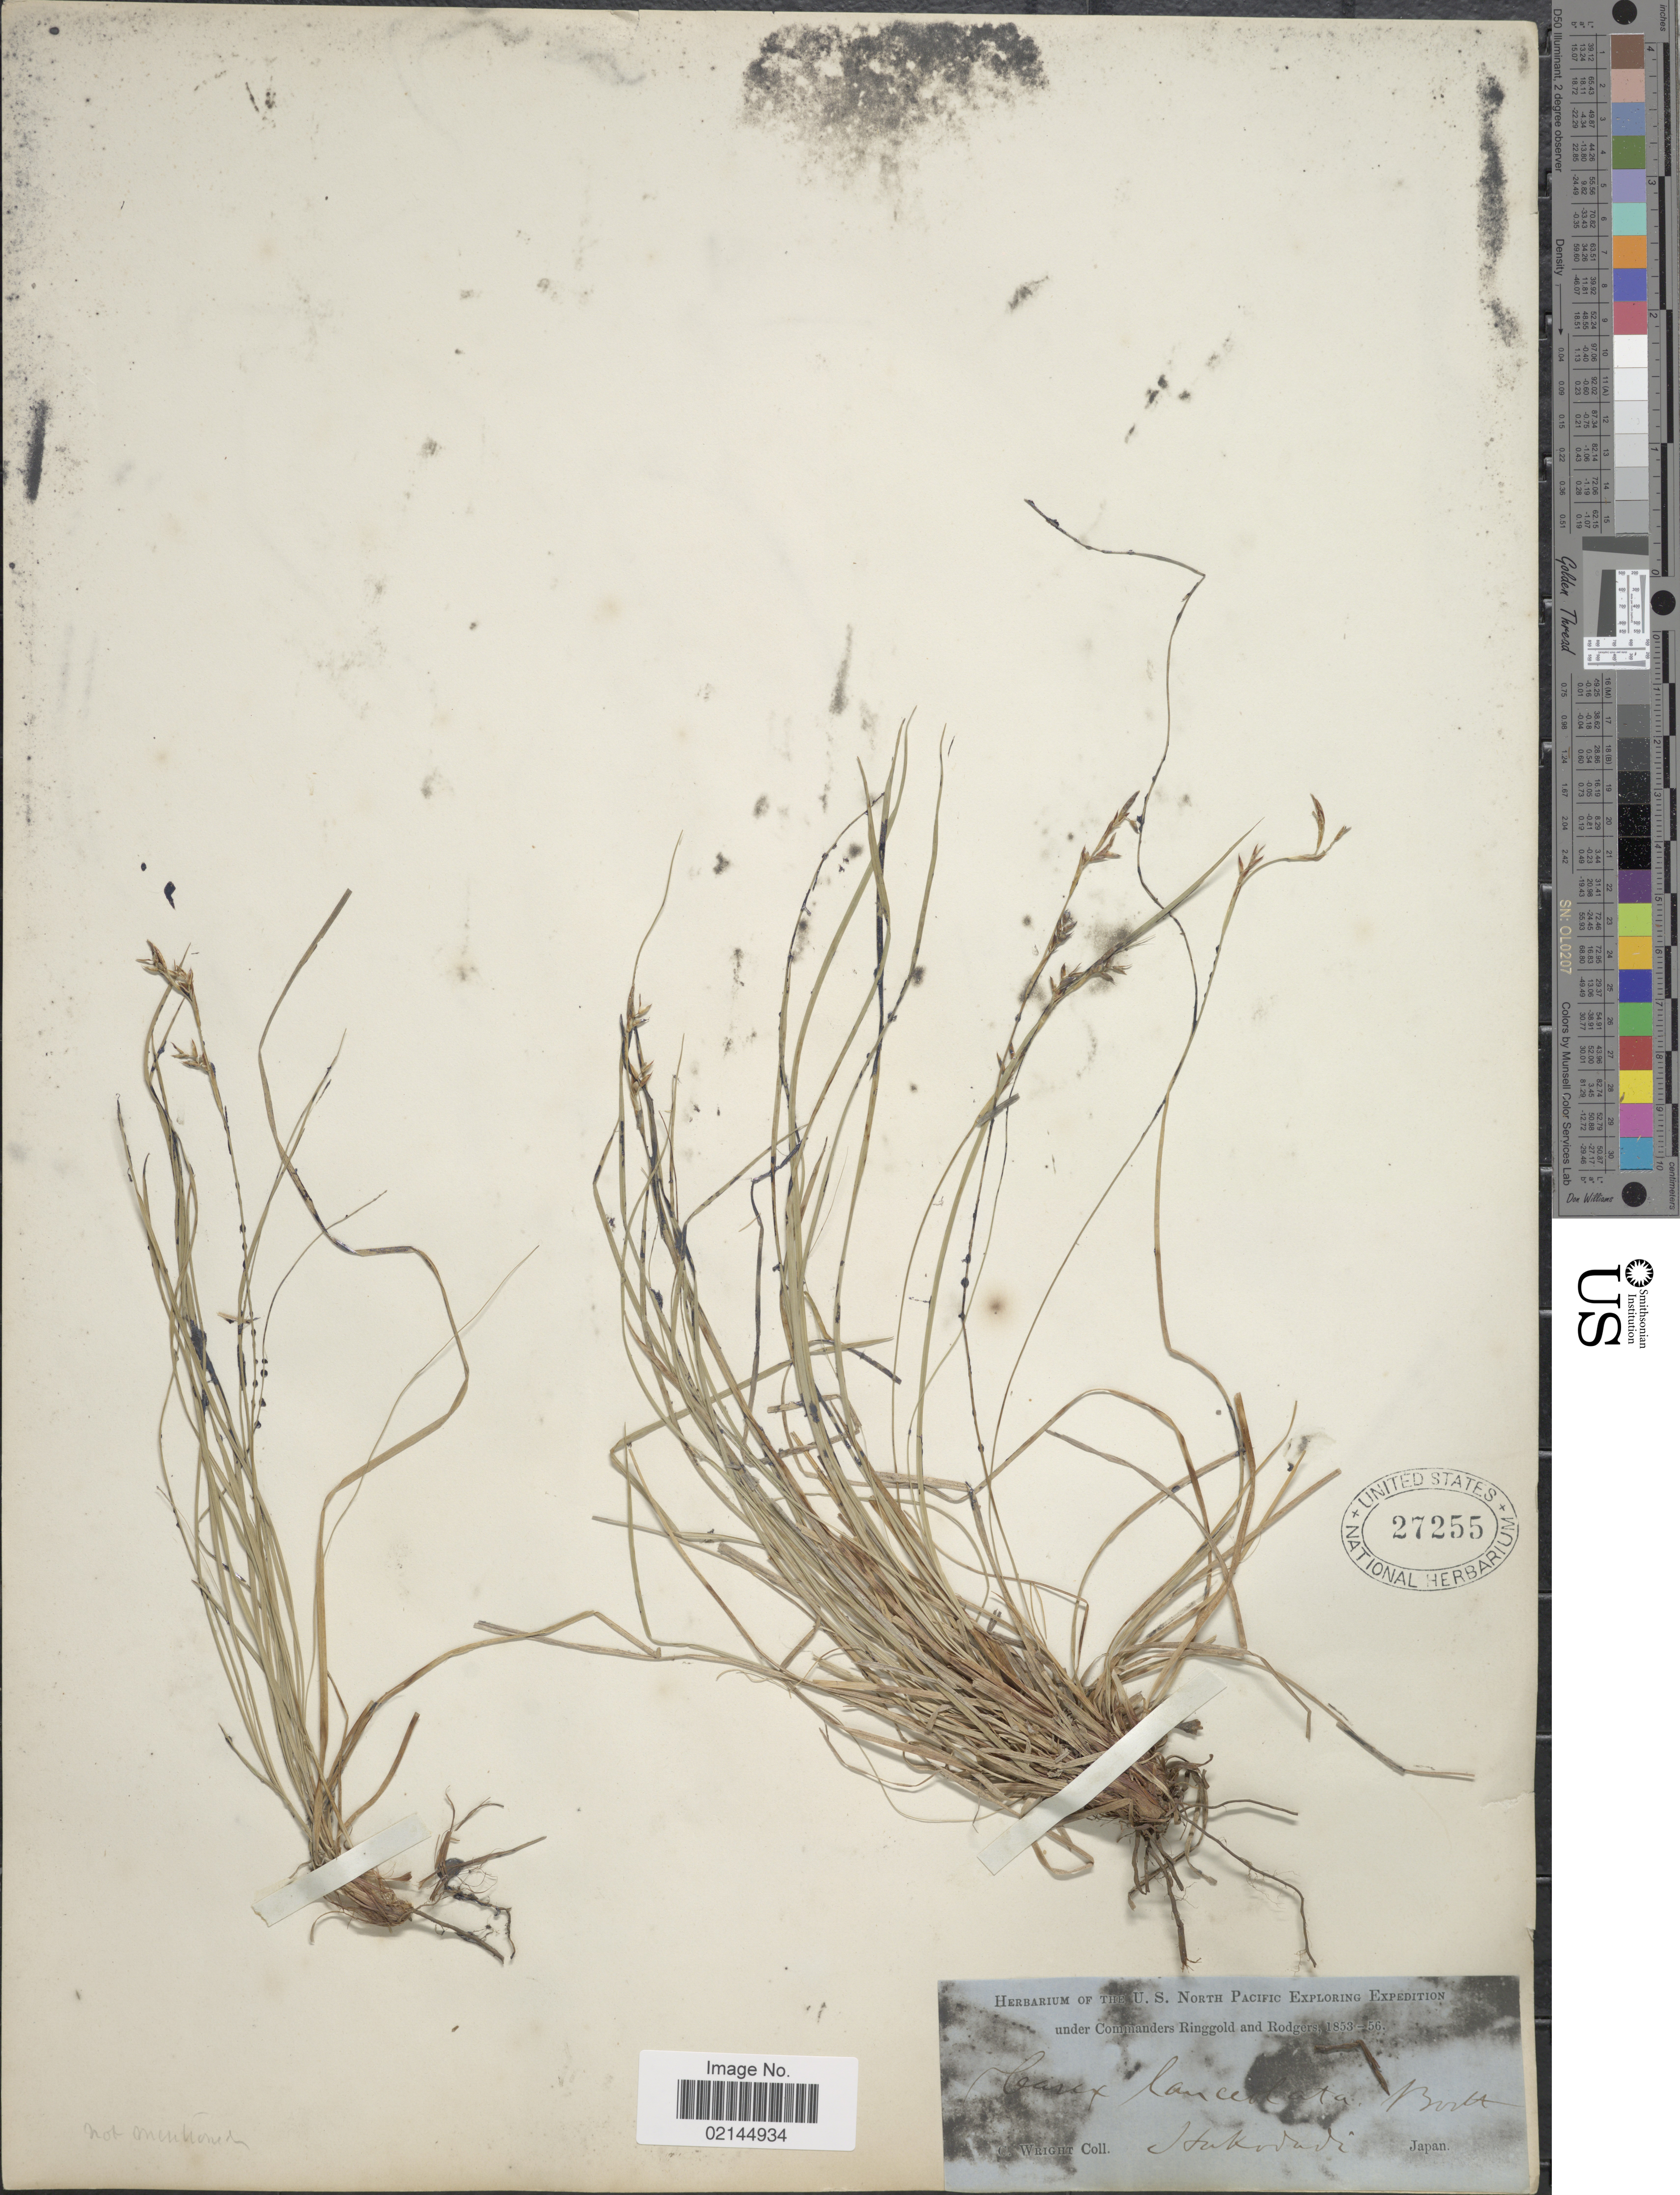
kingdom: Plantae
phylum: Tracheophyta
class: Liliopsida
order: Poales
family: Cyperaceae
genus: Carex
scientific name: Carex lanceolata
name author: Boott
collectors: C. Wright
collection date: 1853/1856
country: Japan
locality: Hakodadi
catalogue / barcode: US 27255